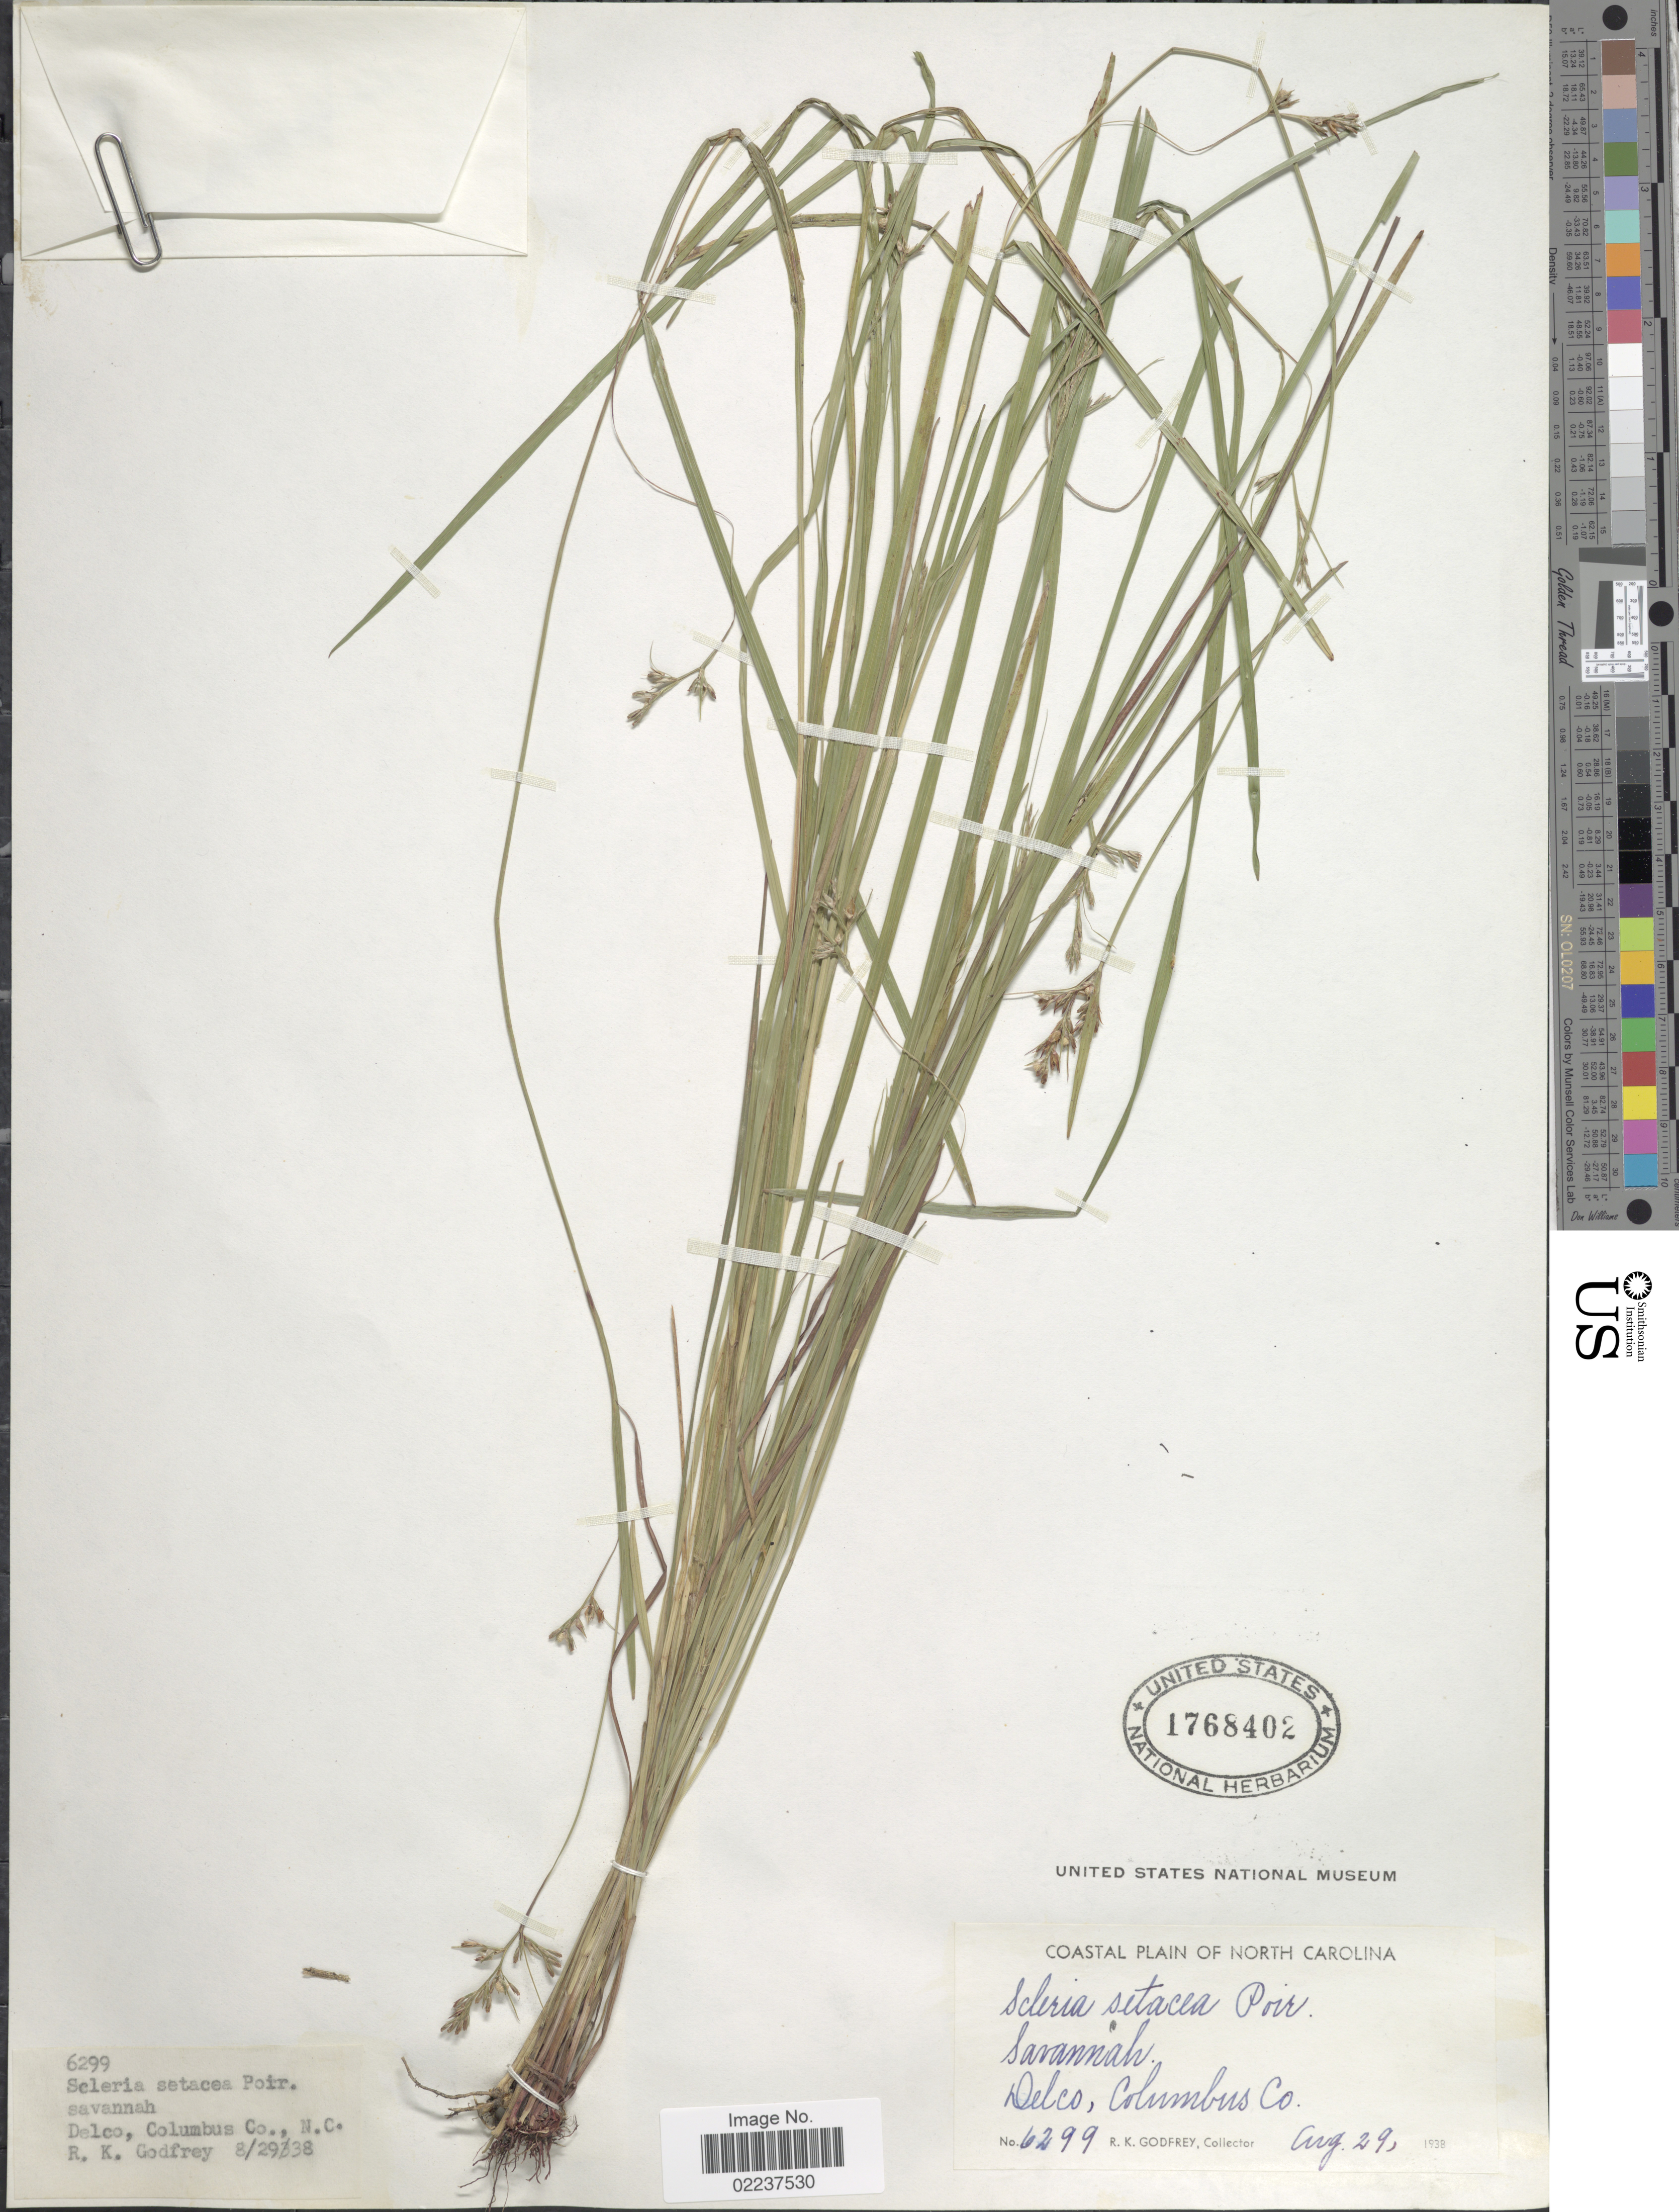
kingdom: Plantae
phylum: Tracheophyta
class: Liliopsida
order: Poales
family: Cyperaceae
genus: Scleria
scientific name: Scleria muehlenbergii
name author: Steud.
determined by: Strong, Mark T., (BOT), Smithsonian Institution - National Museum of Natural History (UNITED STATES)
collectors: R. K. Godfrey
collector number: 6299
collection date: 1938-08-29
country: United States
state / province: North Carolina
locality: Coastal Plain of North Carolina, Delco, Columbus Co.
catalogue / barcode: US 1768402